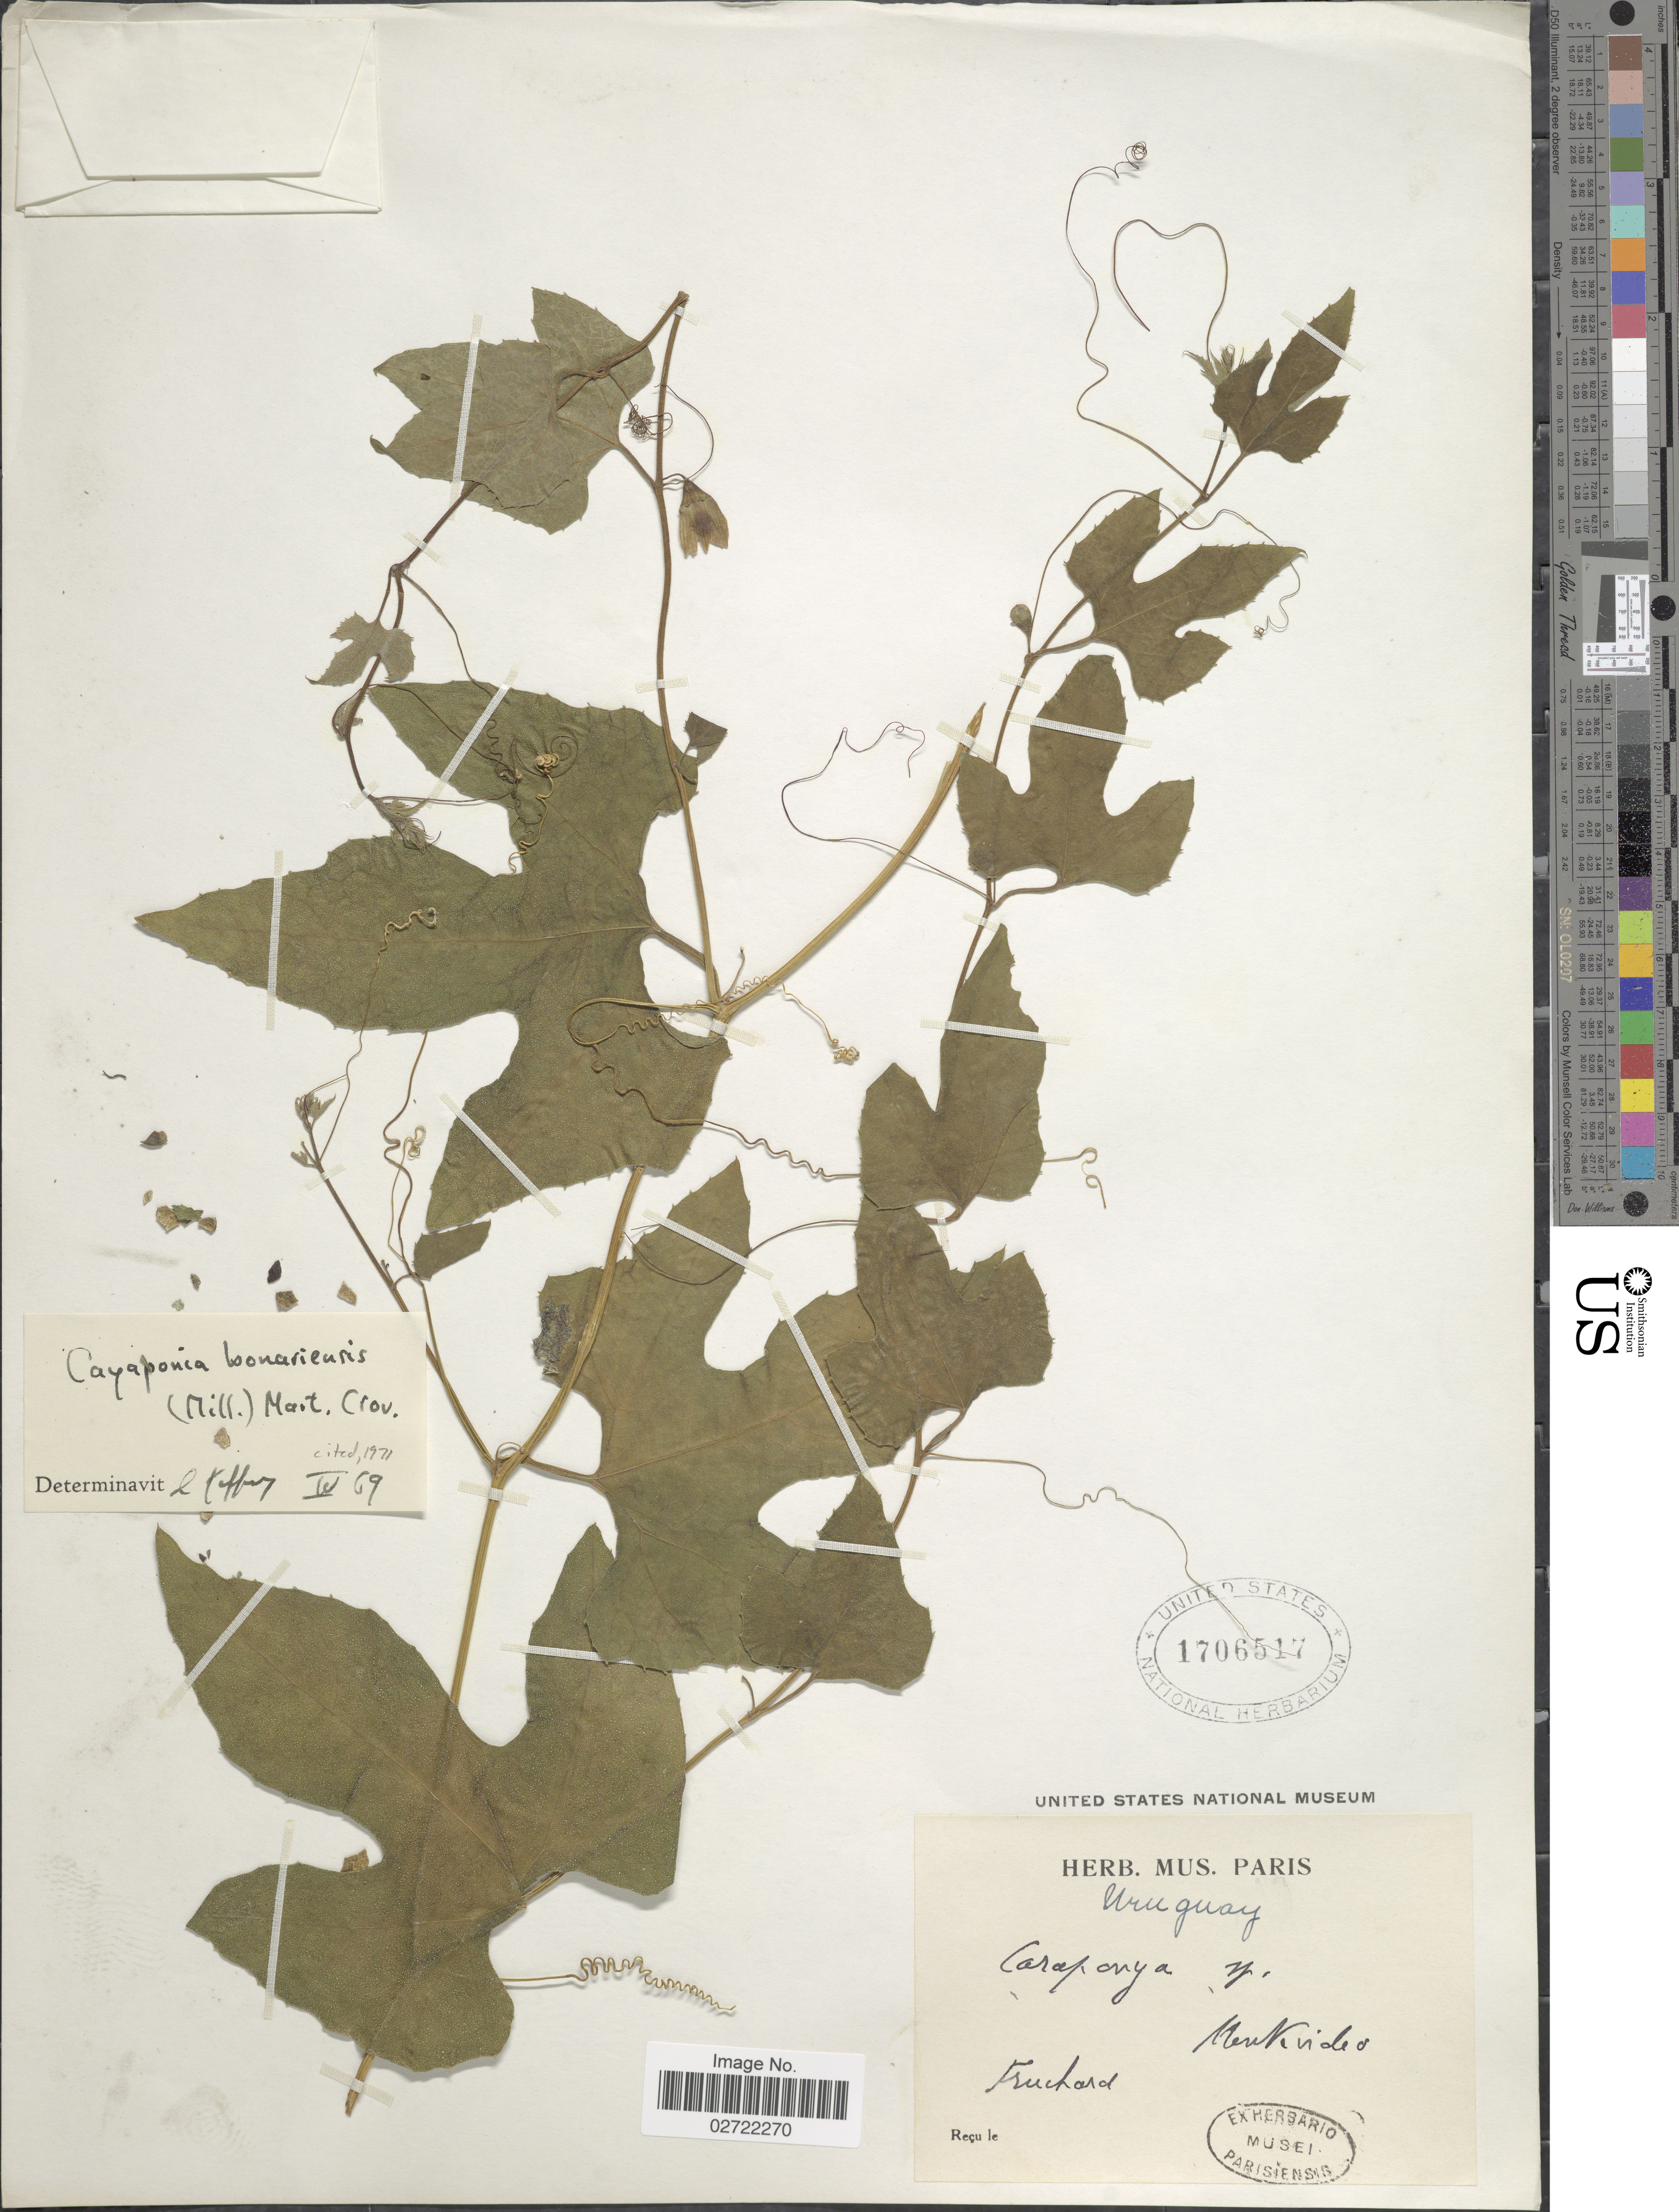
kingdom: Plantae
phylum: Tracheophyta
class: Magnoliopsida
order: Cucurbitales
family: Cucurbitaceae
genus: Cayaponia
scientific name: Cayaponia bonariensis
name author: (Mill.) Mart. Crov.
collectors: -. Fruchard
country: Uruguay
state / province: Montevideo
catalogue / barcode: US 1706517